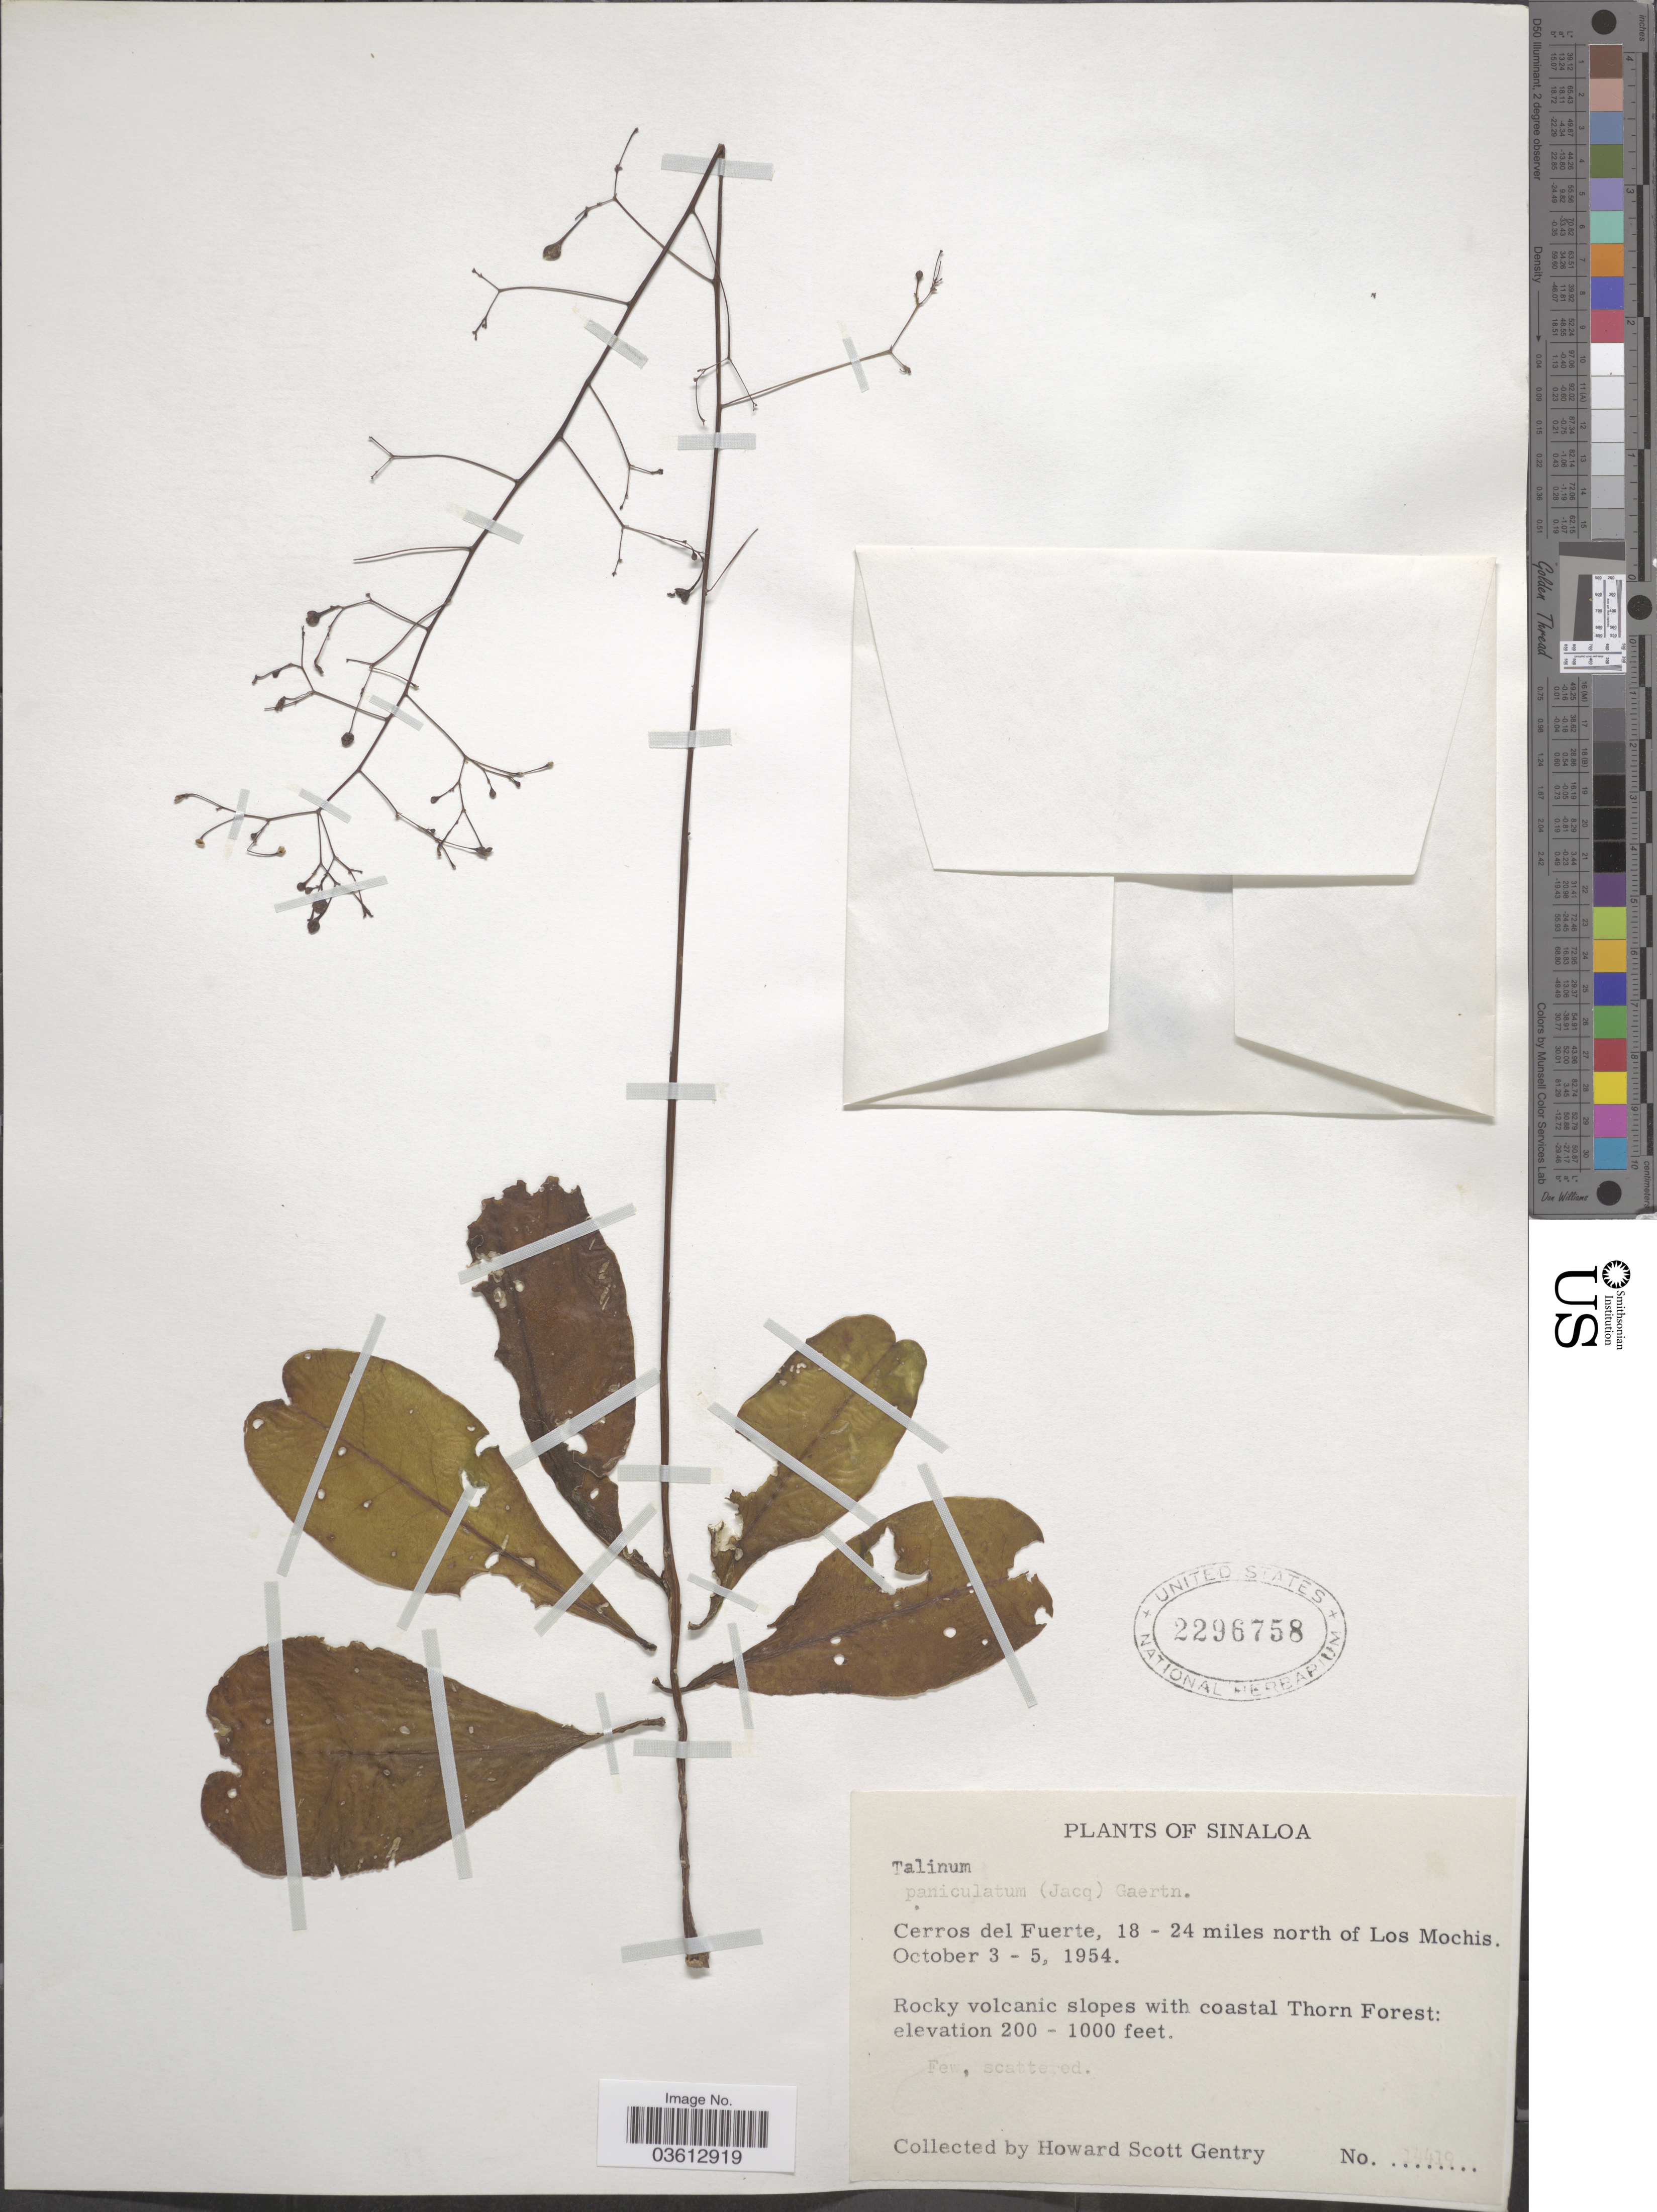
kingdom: Plantae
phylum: Tracheophyta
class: Magnoliopsida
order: Caryophyllales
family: Talinaceae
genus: Talinum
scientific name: Talinum paniculatum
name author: (Jacq.) Gaertn.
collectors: H. S. Gentry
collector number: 14419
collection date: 1954-10-03/1954-10-05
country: Mexico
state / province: Sinaloa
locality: Cerros del Fuerte, 18-24 miles north of Los Mochis.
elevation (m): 61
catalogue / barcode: US 2296758